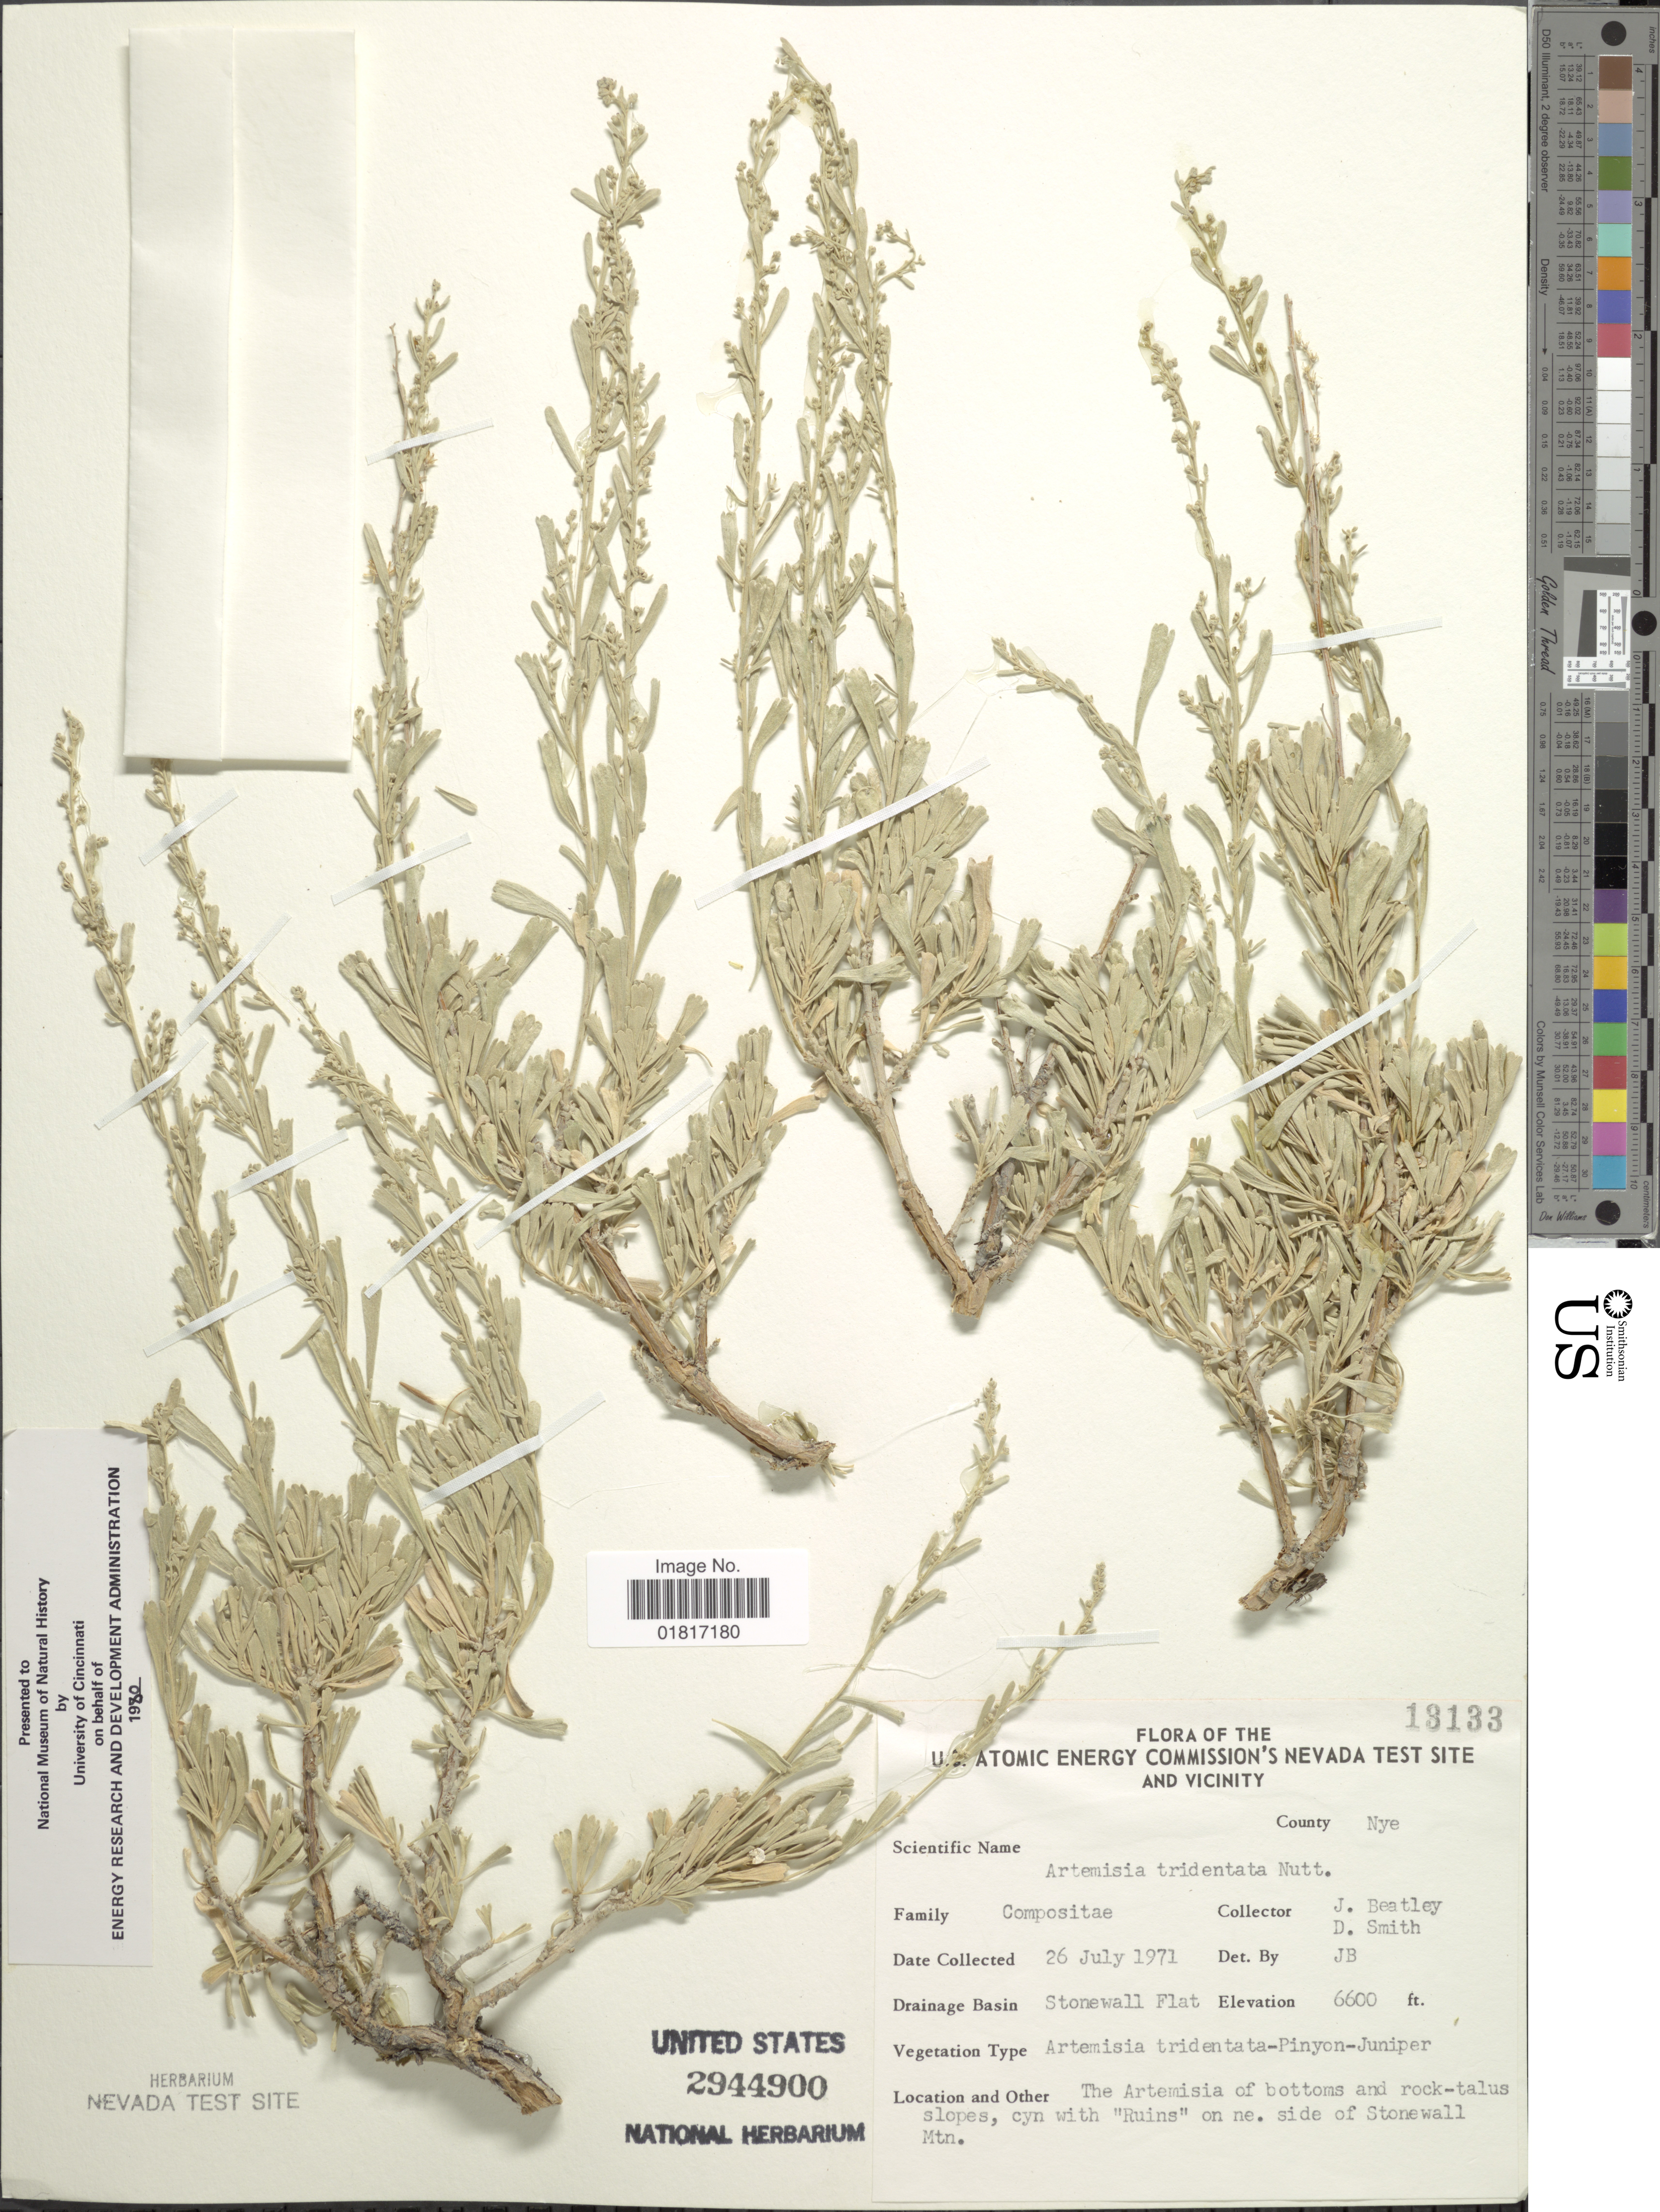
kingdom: Plantae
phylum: Tracheophyta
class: Magnoliopsida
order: Asterales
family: Asteraceae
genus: Artemisia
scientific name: Artemisia tridentata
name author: Nutt.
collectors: J. C. Beatley & D. Smith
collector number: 13133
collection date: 1971-07-26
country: United States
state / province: Nevada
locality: U.S. Atomic Energy Commision's Nevada Test Site and Vicinity, County Nye, Drainage Basin Stonewall Flat, The Artemisia of bottoms and rocks-talus slopes, cyn with 'Ruins' on ne. side of Stonewall Mtn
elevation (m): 2012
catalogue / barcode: US 2944900